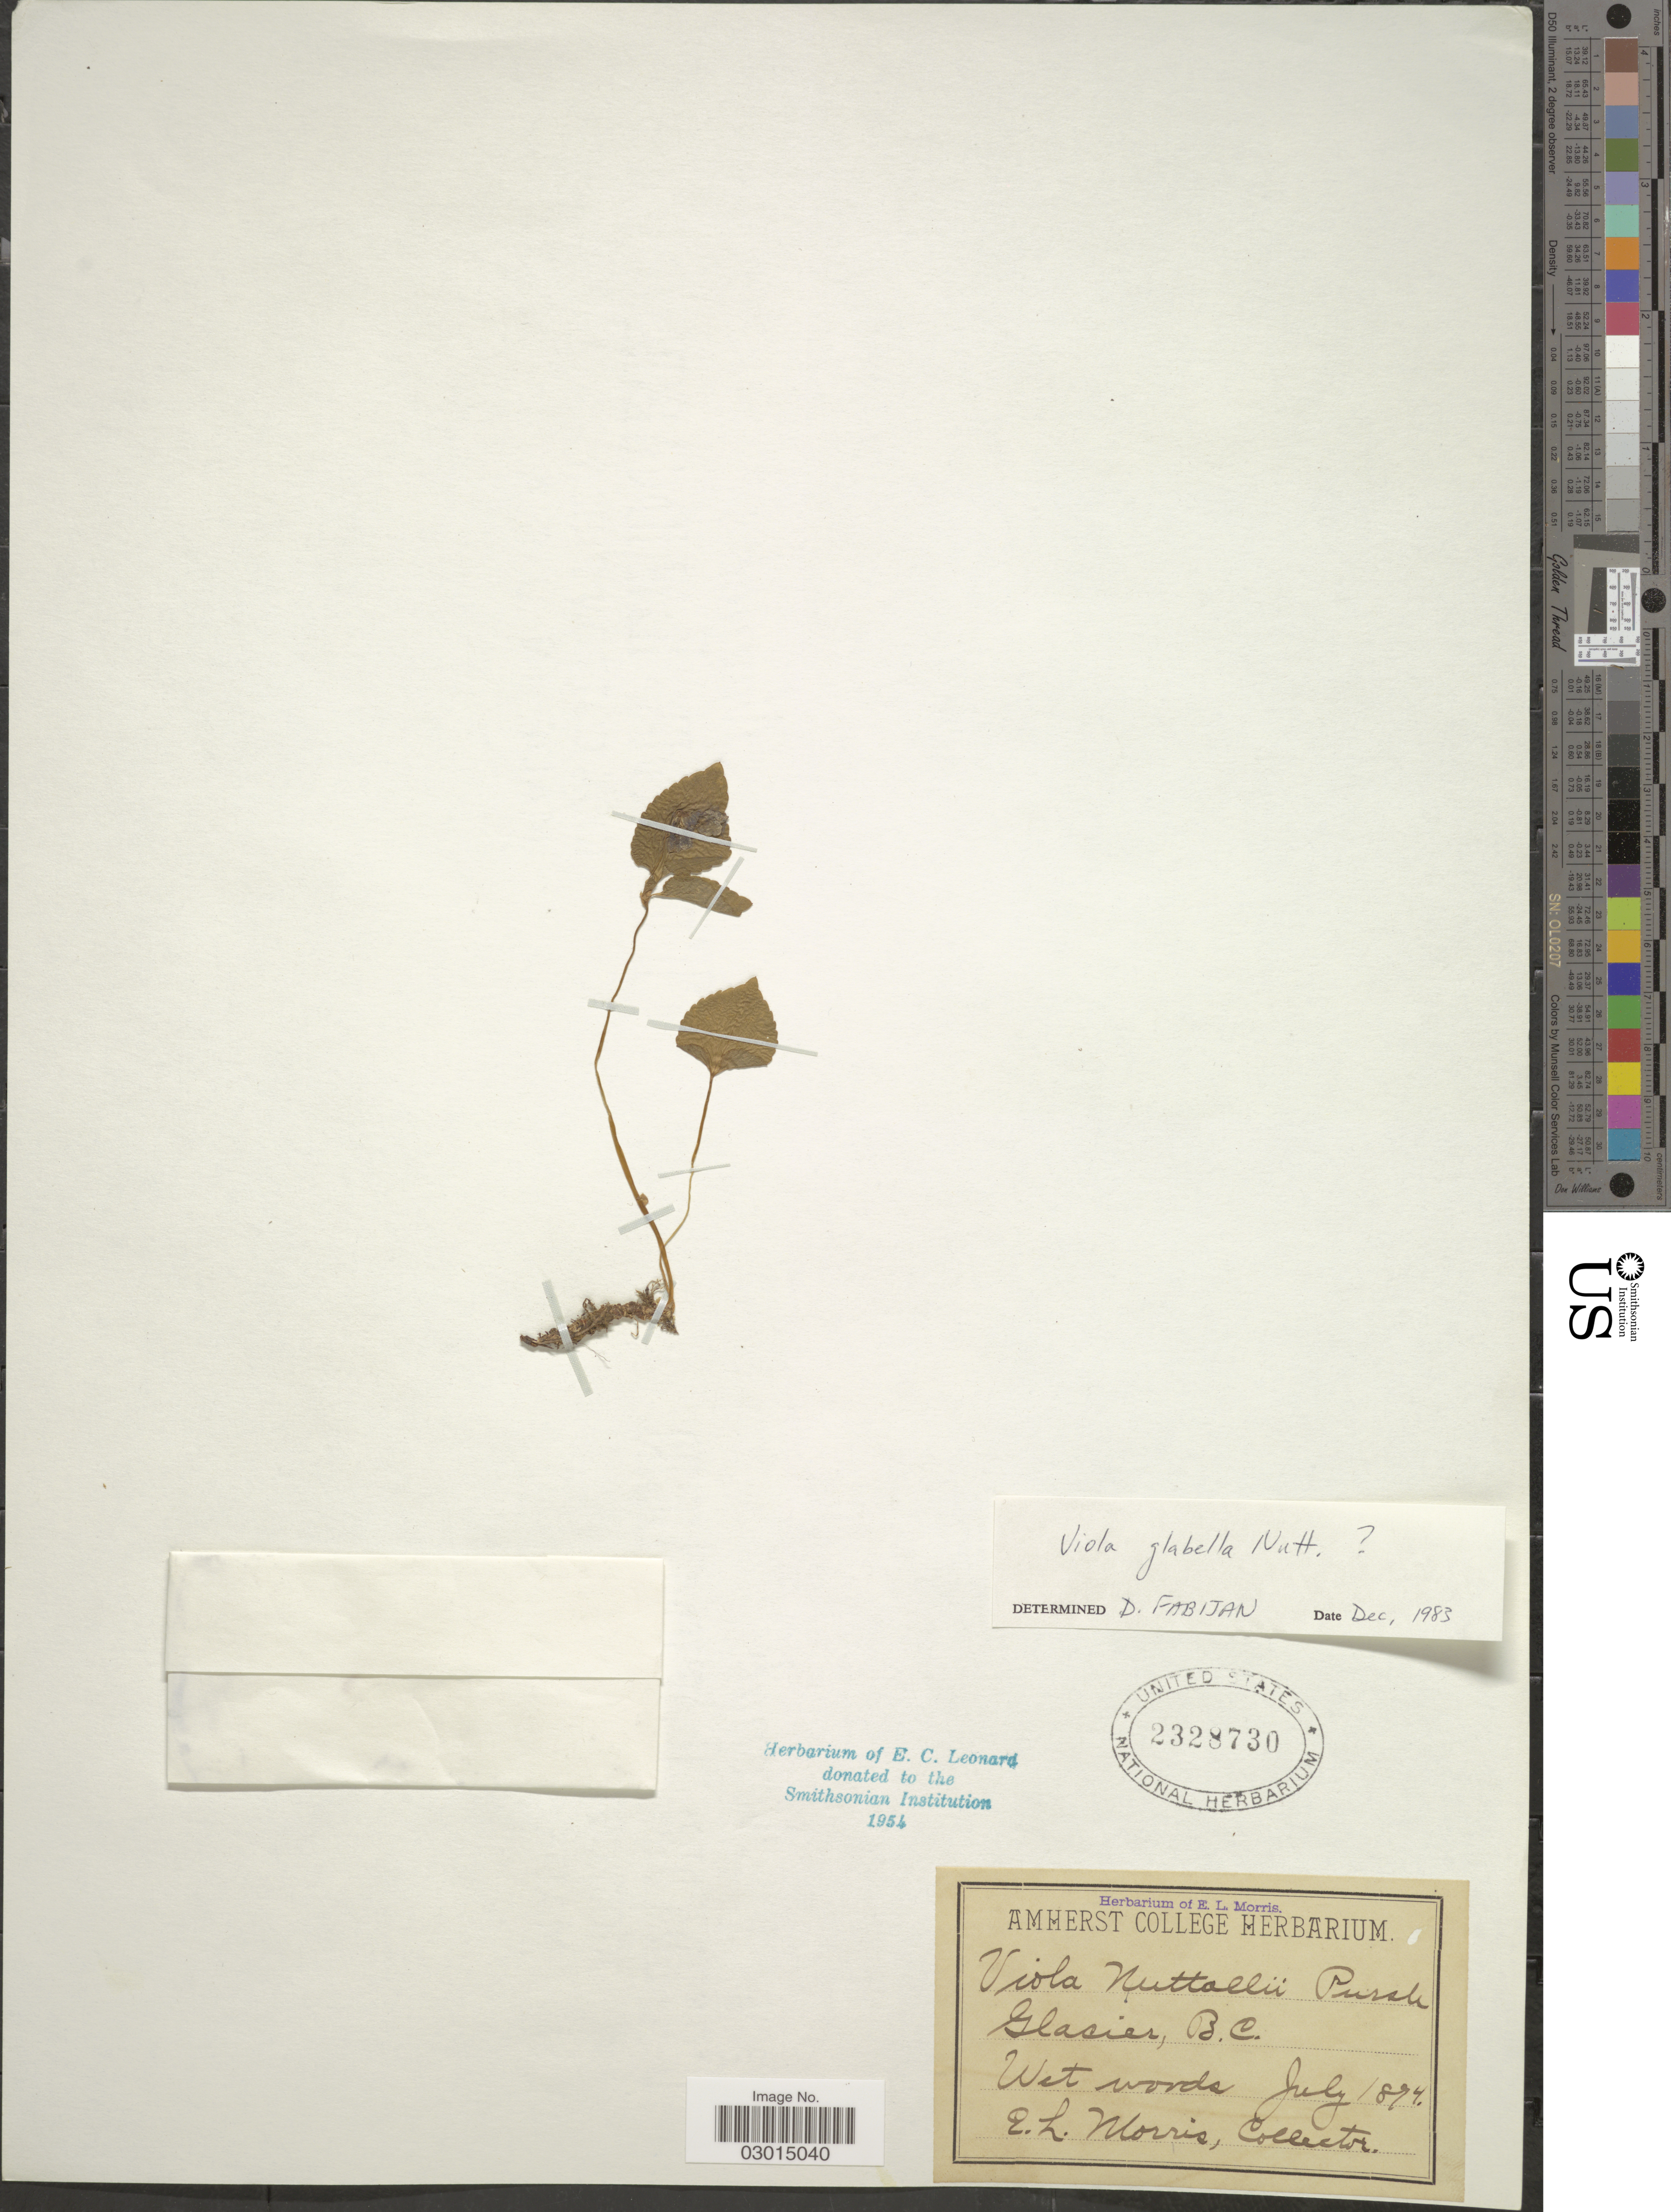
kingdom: Plantae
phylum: Tracheophyta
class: Magnoliopsida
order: Malpighiales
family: Violaceae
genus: Viola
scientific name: Viola glabella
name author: Nutt.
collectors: E. Morris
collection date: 1874-07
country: Canada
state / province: British Columbia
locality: Glacier, B.C.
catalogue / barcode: US 2328730